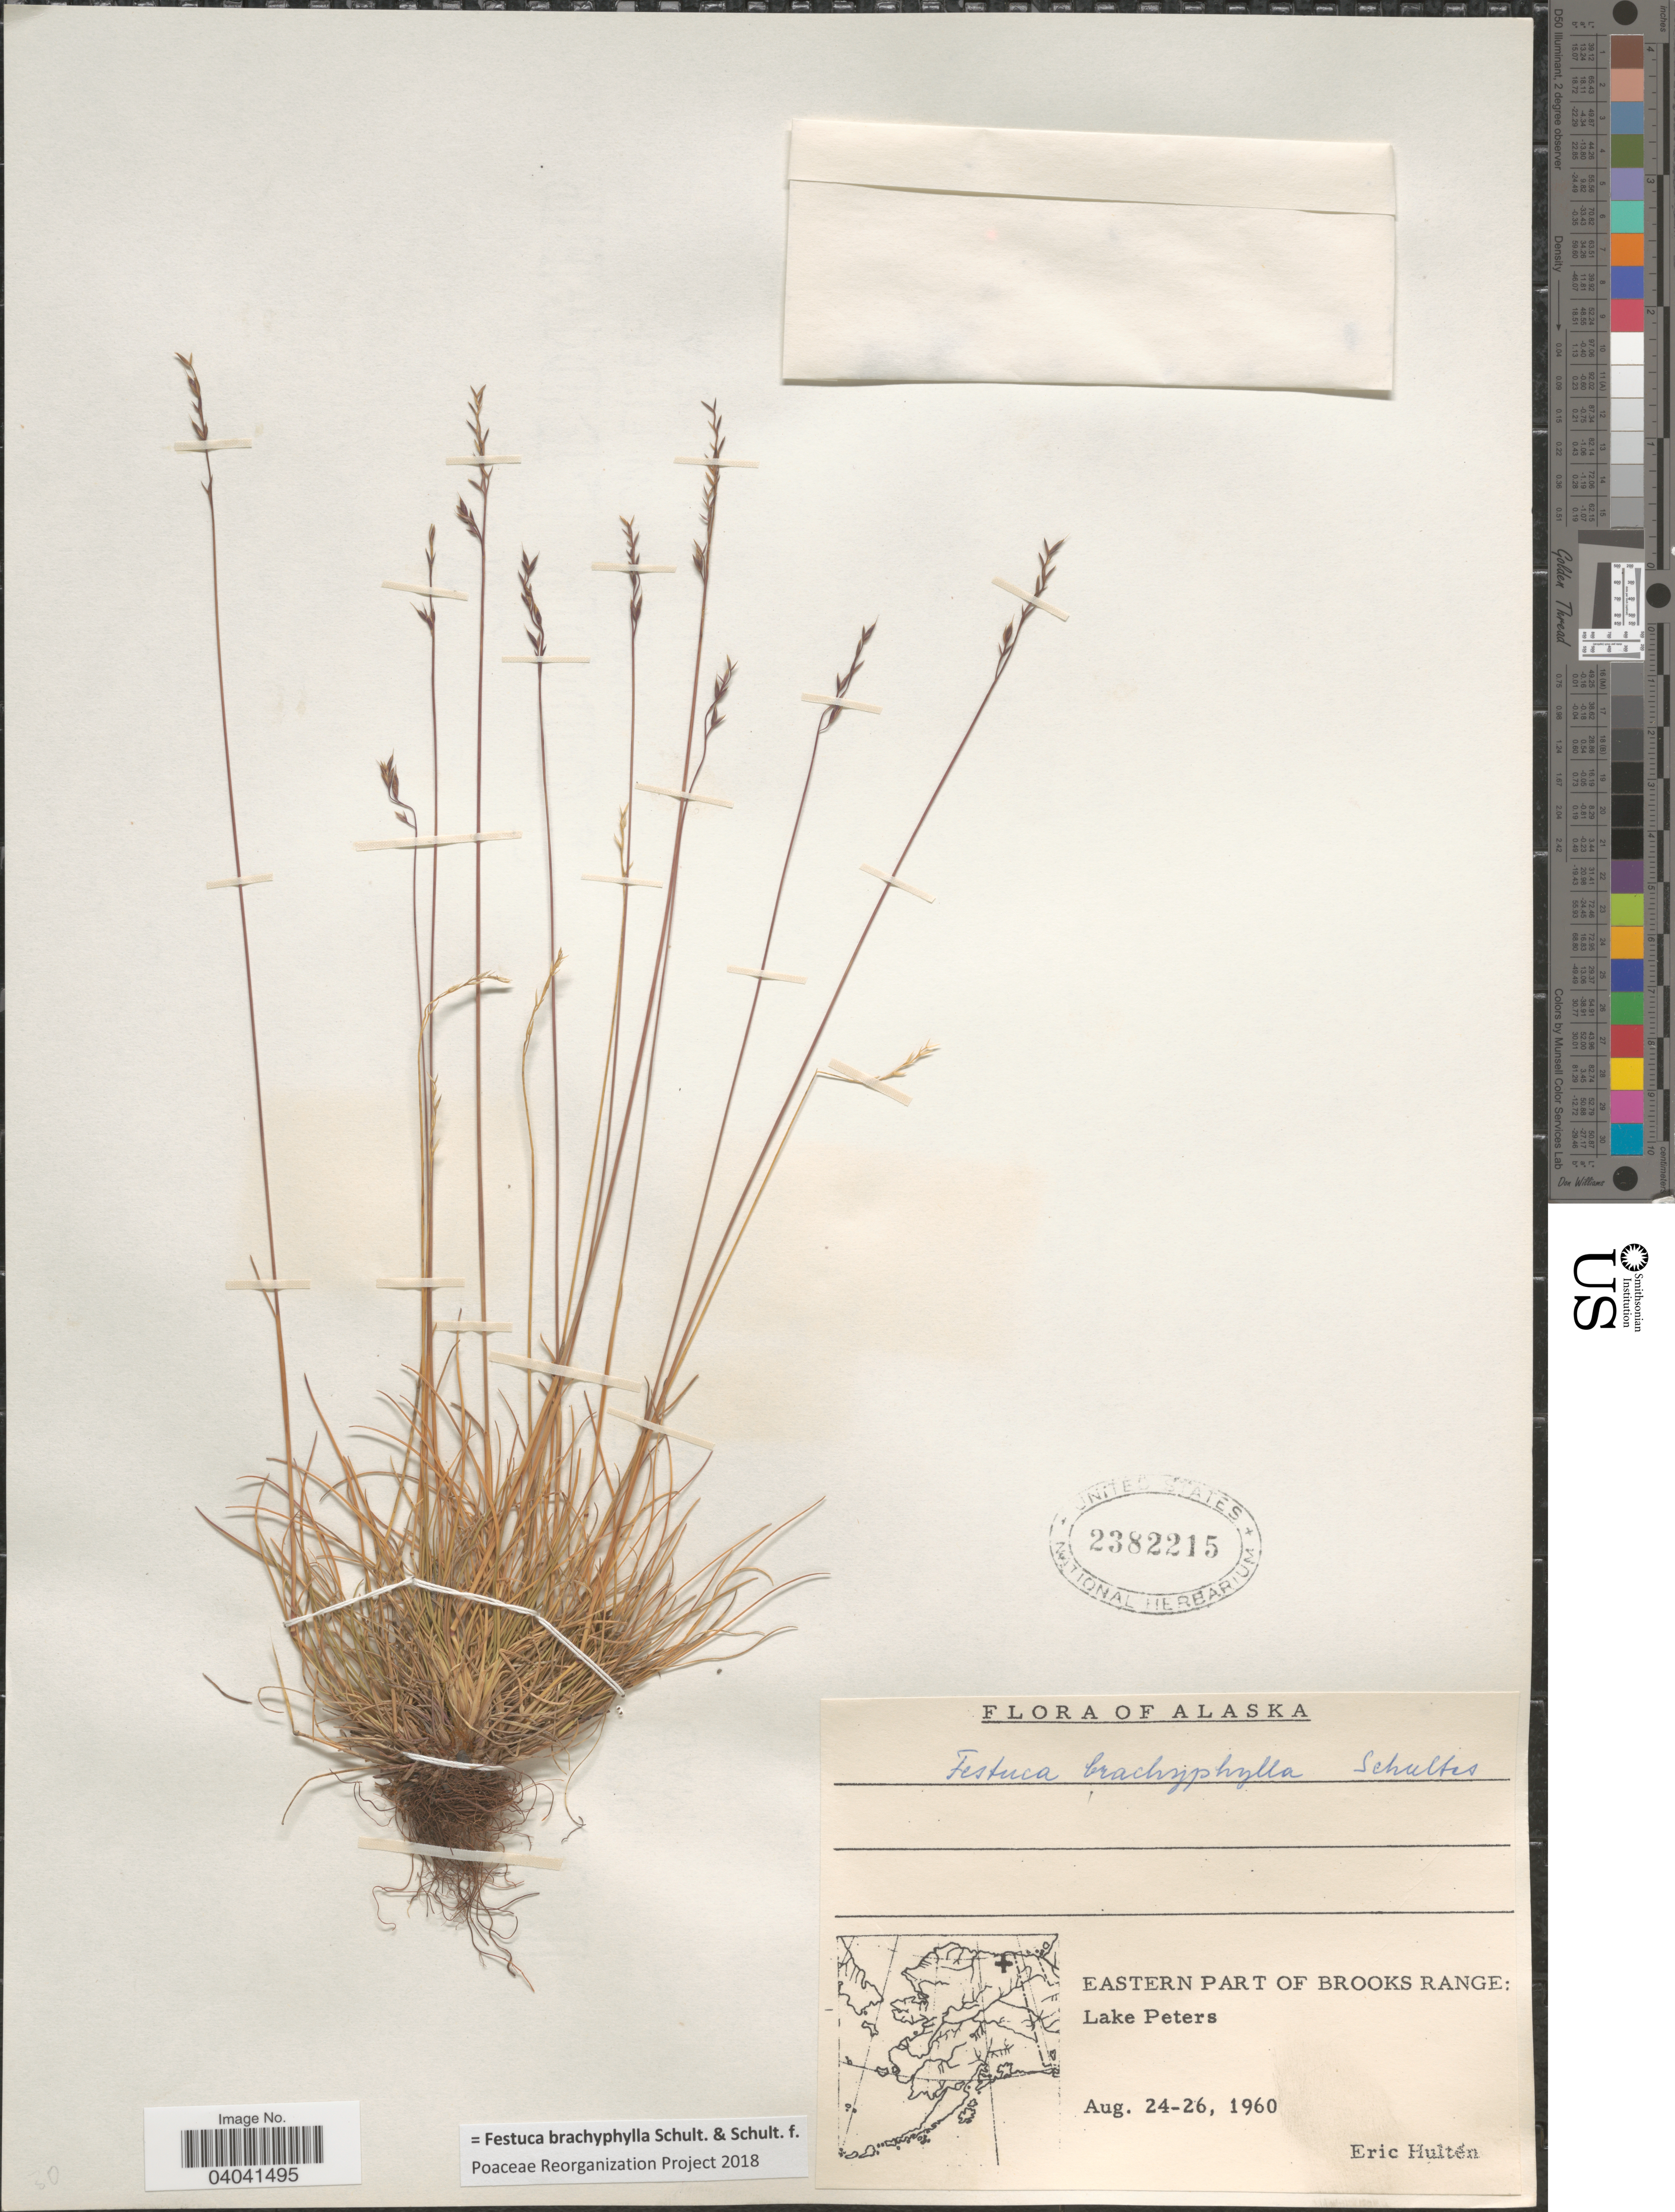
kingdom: Plantae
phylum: Tracheophyta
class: Liliopsida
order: Poales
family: Poaceae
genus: Festuca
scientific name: Festuca brachyphylla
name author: Schult. & Schult. f.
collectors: E. G. Hultén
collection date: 1960-08-24/1960-08-26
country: United States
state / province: Alaska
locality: Eastern part of Brooks Range: Lake Peters.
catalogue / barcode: US 2382215